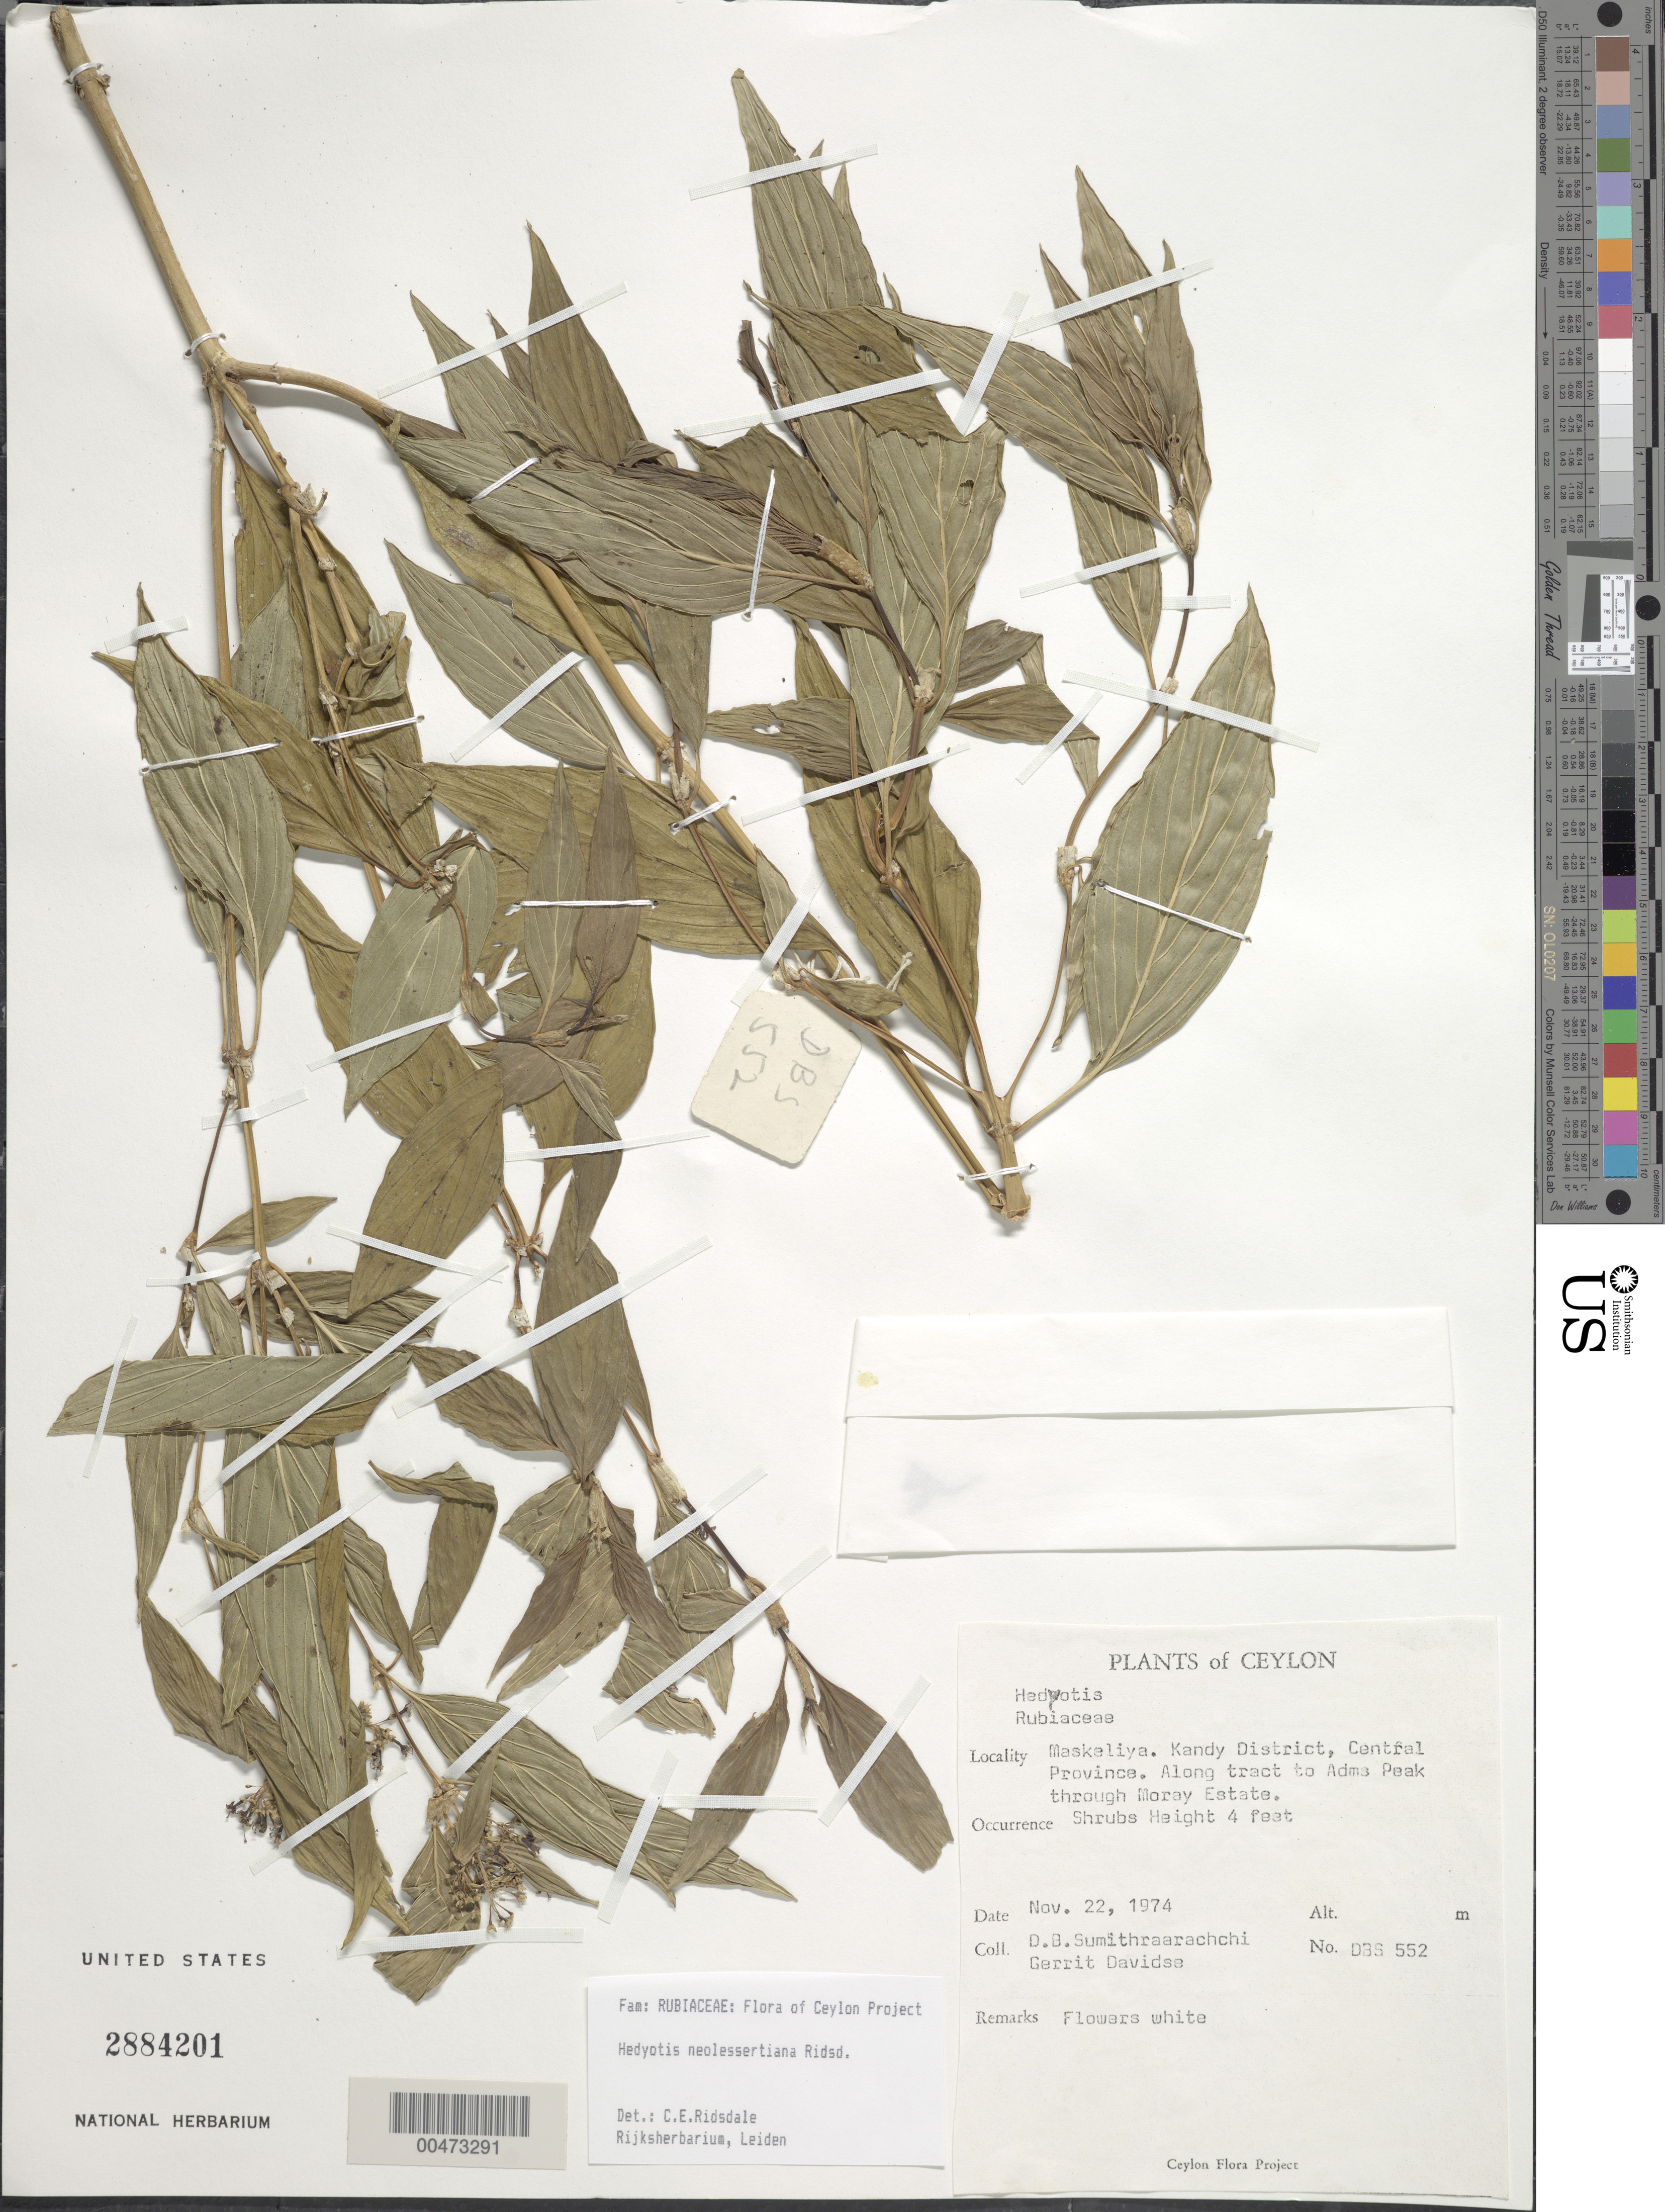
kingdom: Plantae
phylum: Tracheophyta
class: Magnoliopsida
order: Gentianales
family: Rubiaceae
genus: Hedyotis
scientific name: Hedyotis neolessertiana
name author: Ridsdale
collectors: D. B. Sumithraarachchi & G. Davidse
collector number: DBS 552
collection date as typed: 22 Nov 1974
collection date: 1974-11-22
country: Sri Lanka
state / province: Central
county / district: Kandy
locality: Maskeliya, along tract to Adams Peak through Moray Estate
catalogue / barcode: US 2884201